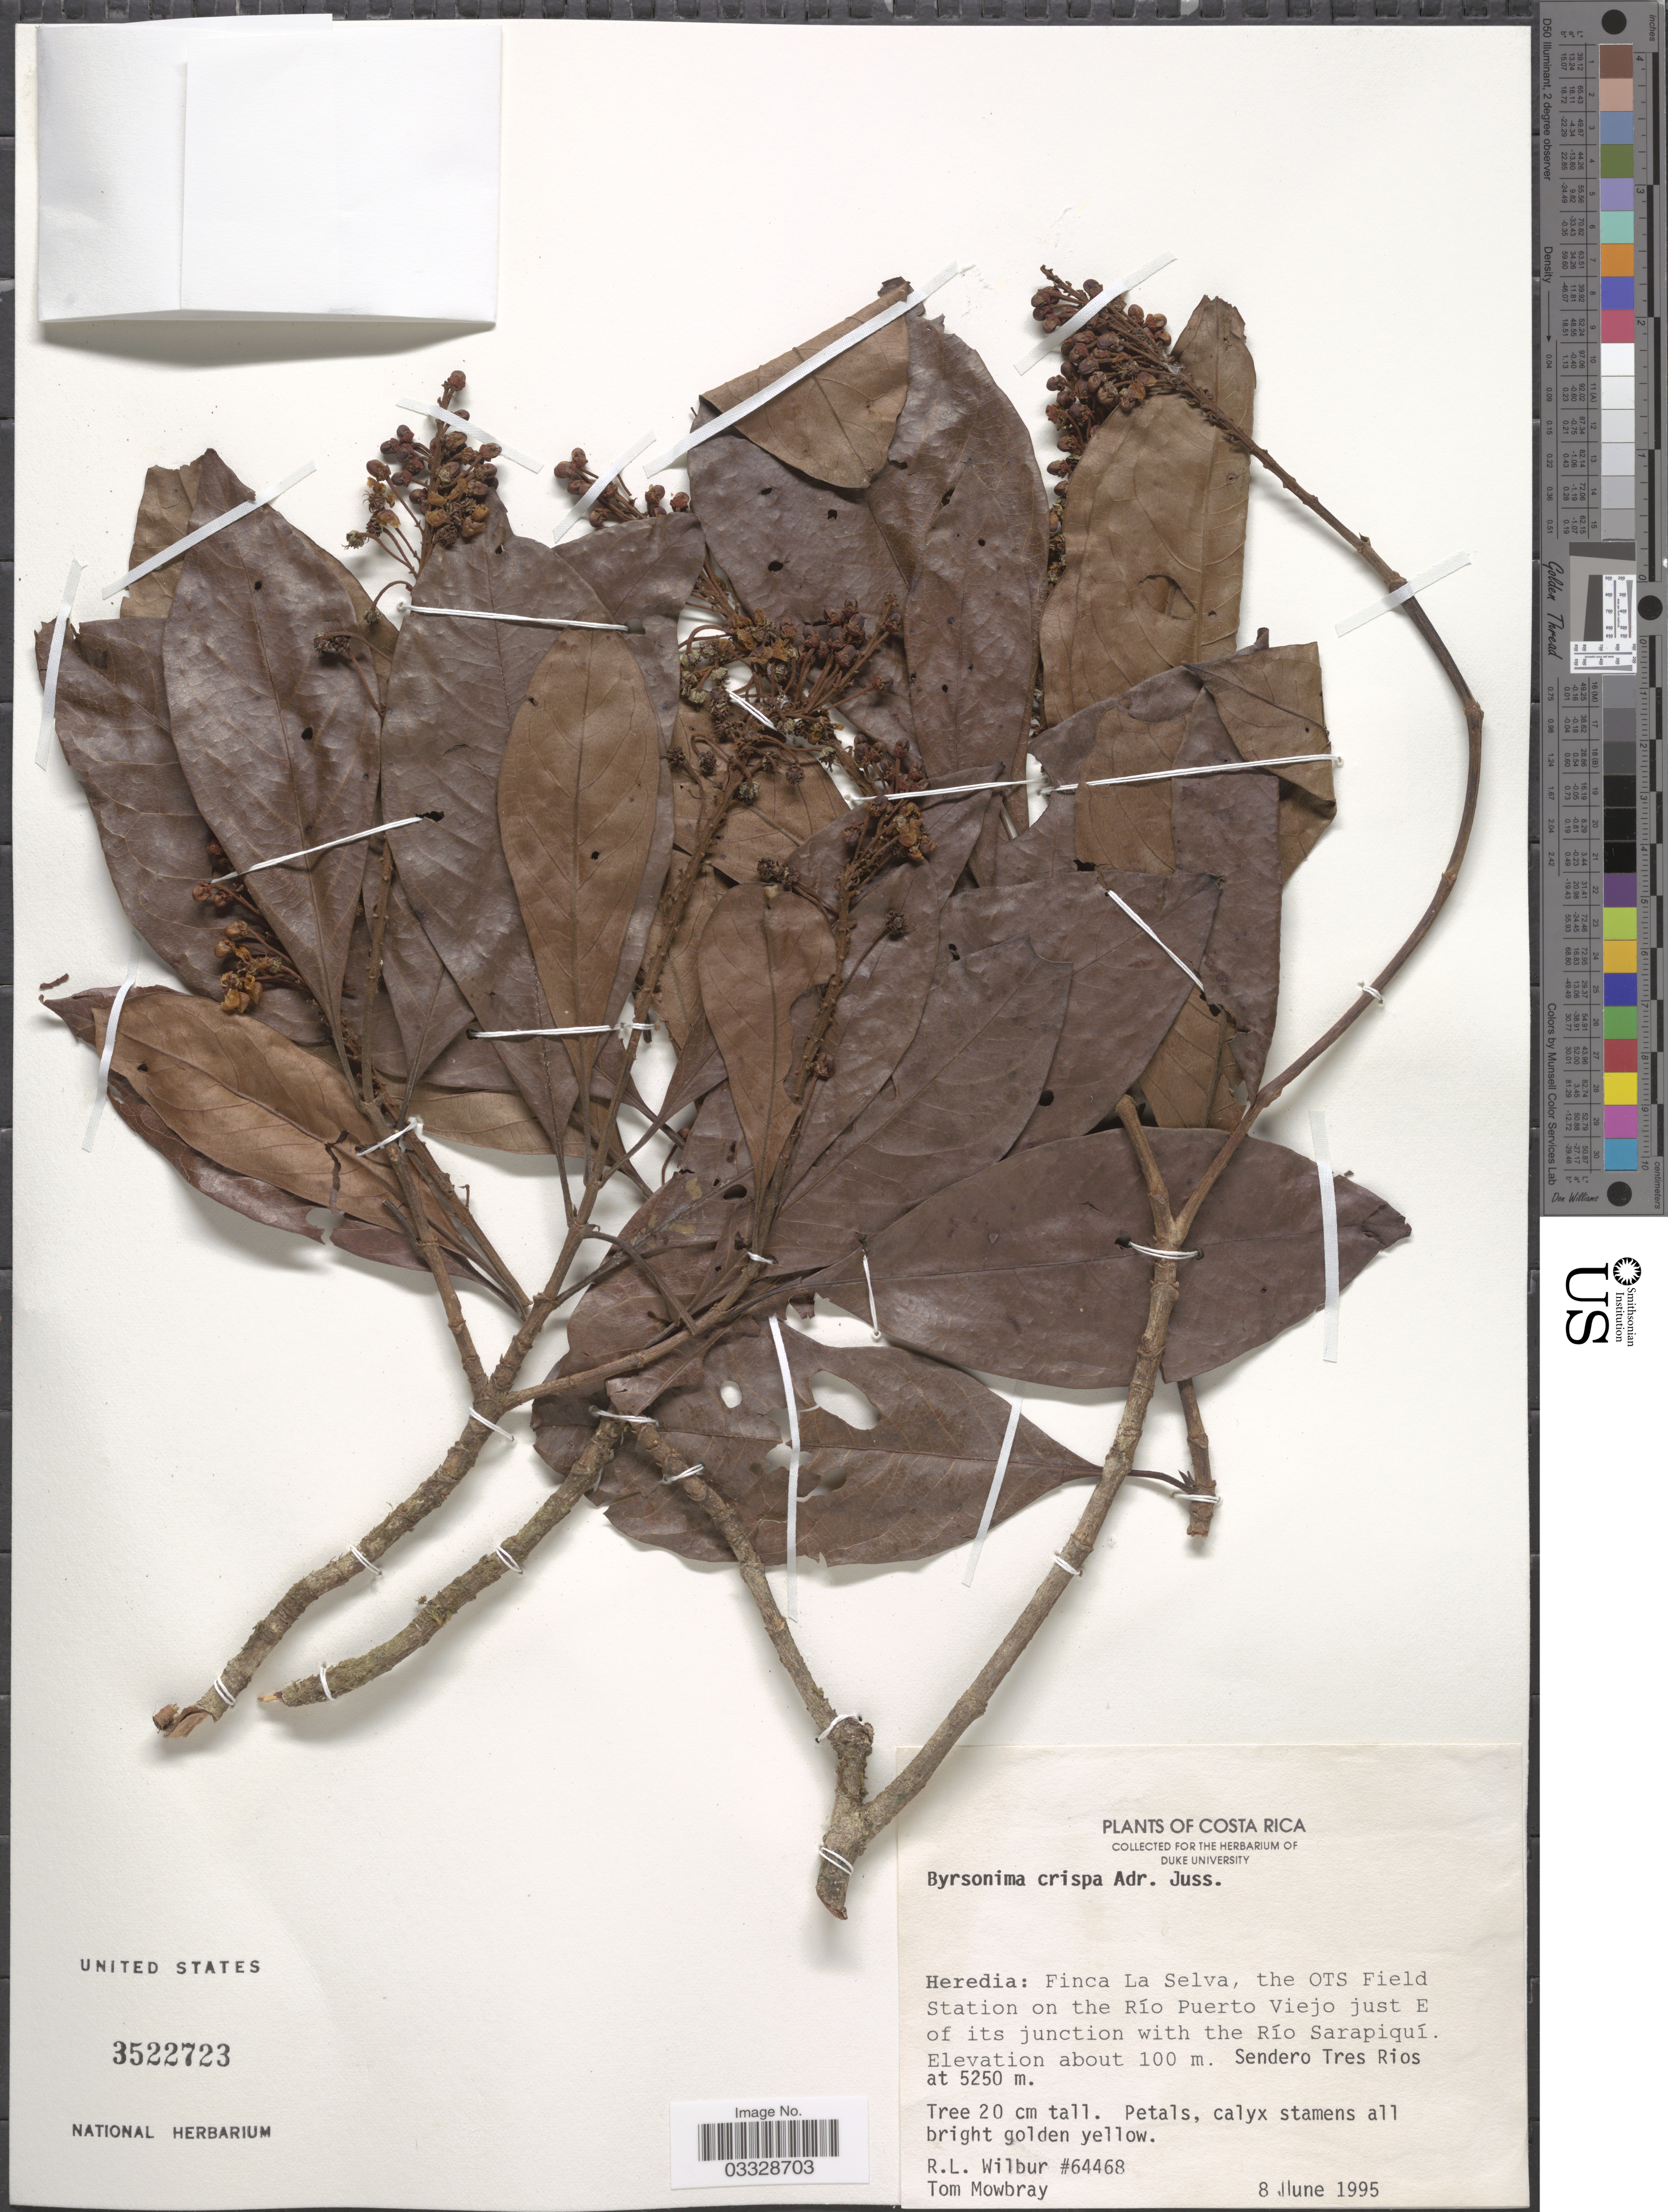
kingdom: Plantae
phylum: Tracheophyta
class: Magnoliopsida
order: Malpighiales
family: Malpighiaceae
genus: Byrsonima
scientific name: Byrsonima crispa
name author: A. Juss.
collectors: R. L. Wilbur & T. Mowbray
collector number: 64468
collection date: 1995-06-08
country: Costa Rica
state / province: Heredia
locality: Finca La Selva, the OTS Field Station on the Río Puerto Viejo just E of its junction with the Río Sarapiquí. Sendero Tres Rios.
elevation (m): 100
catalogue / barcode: US 3522723